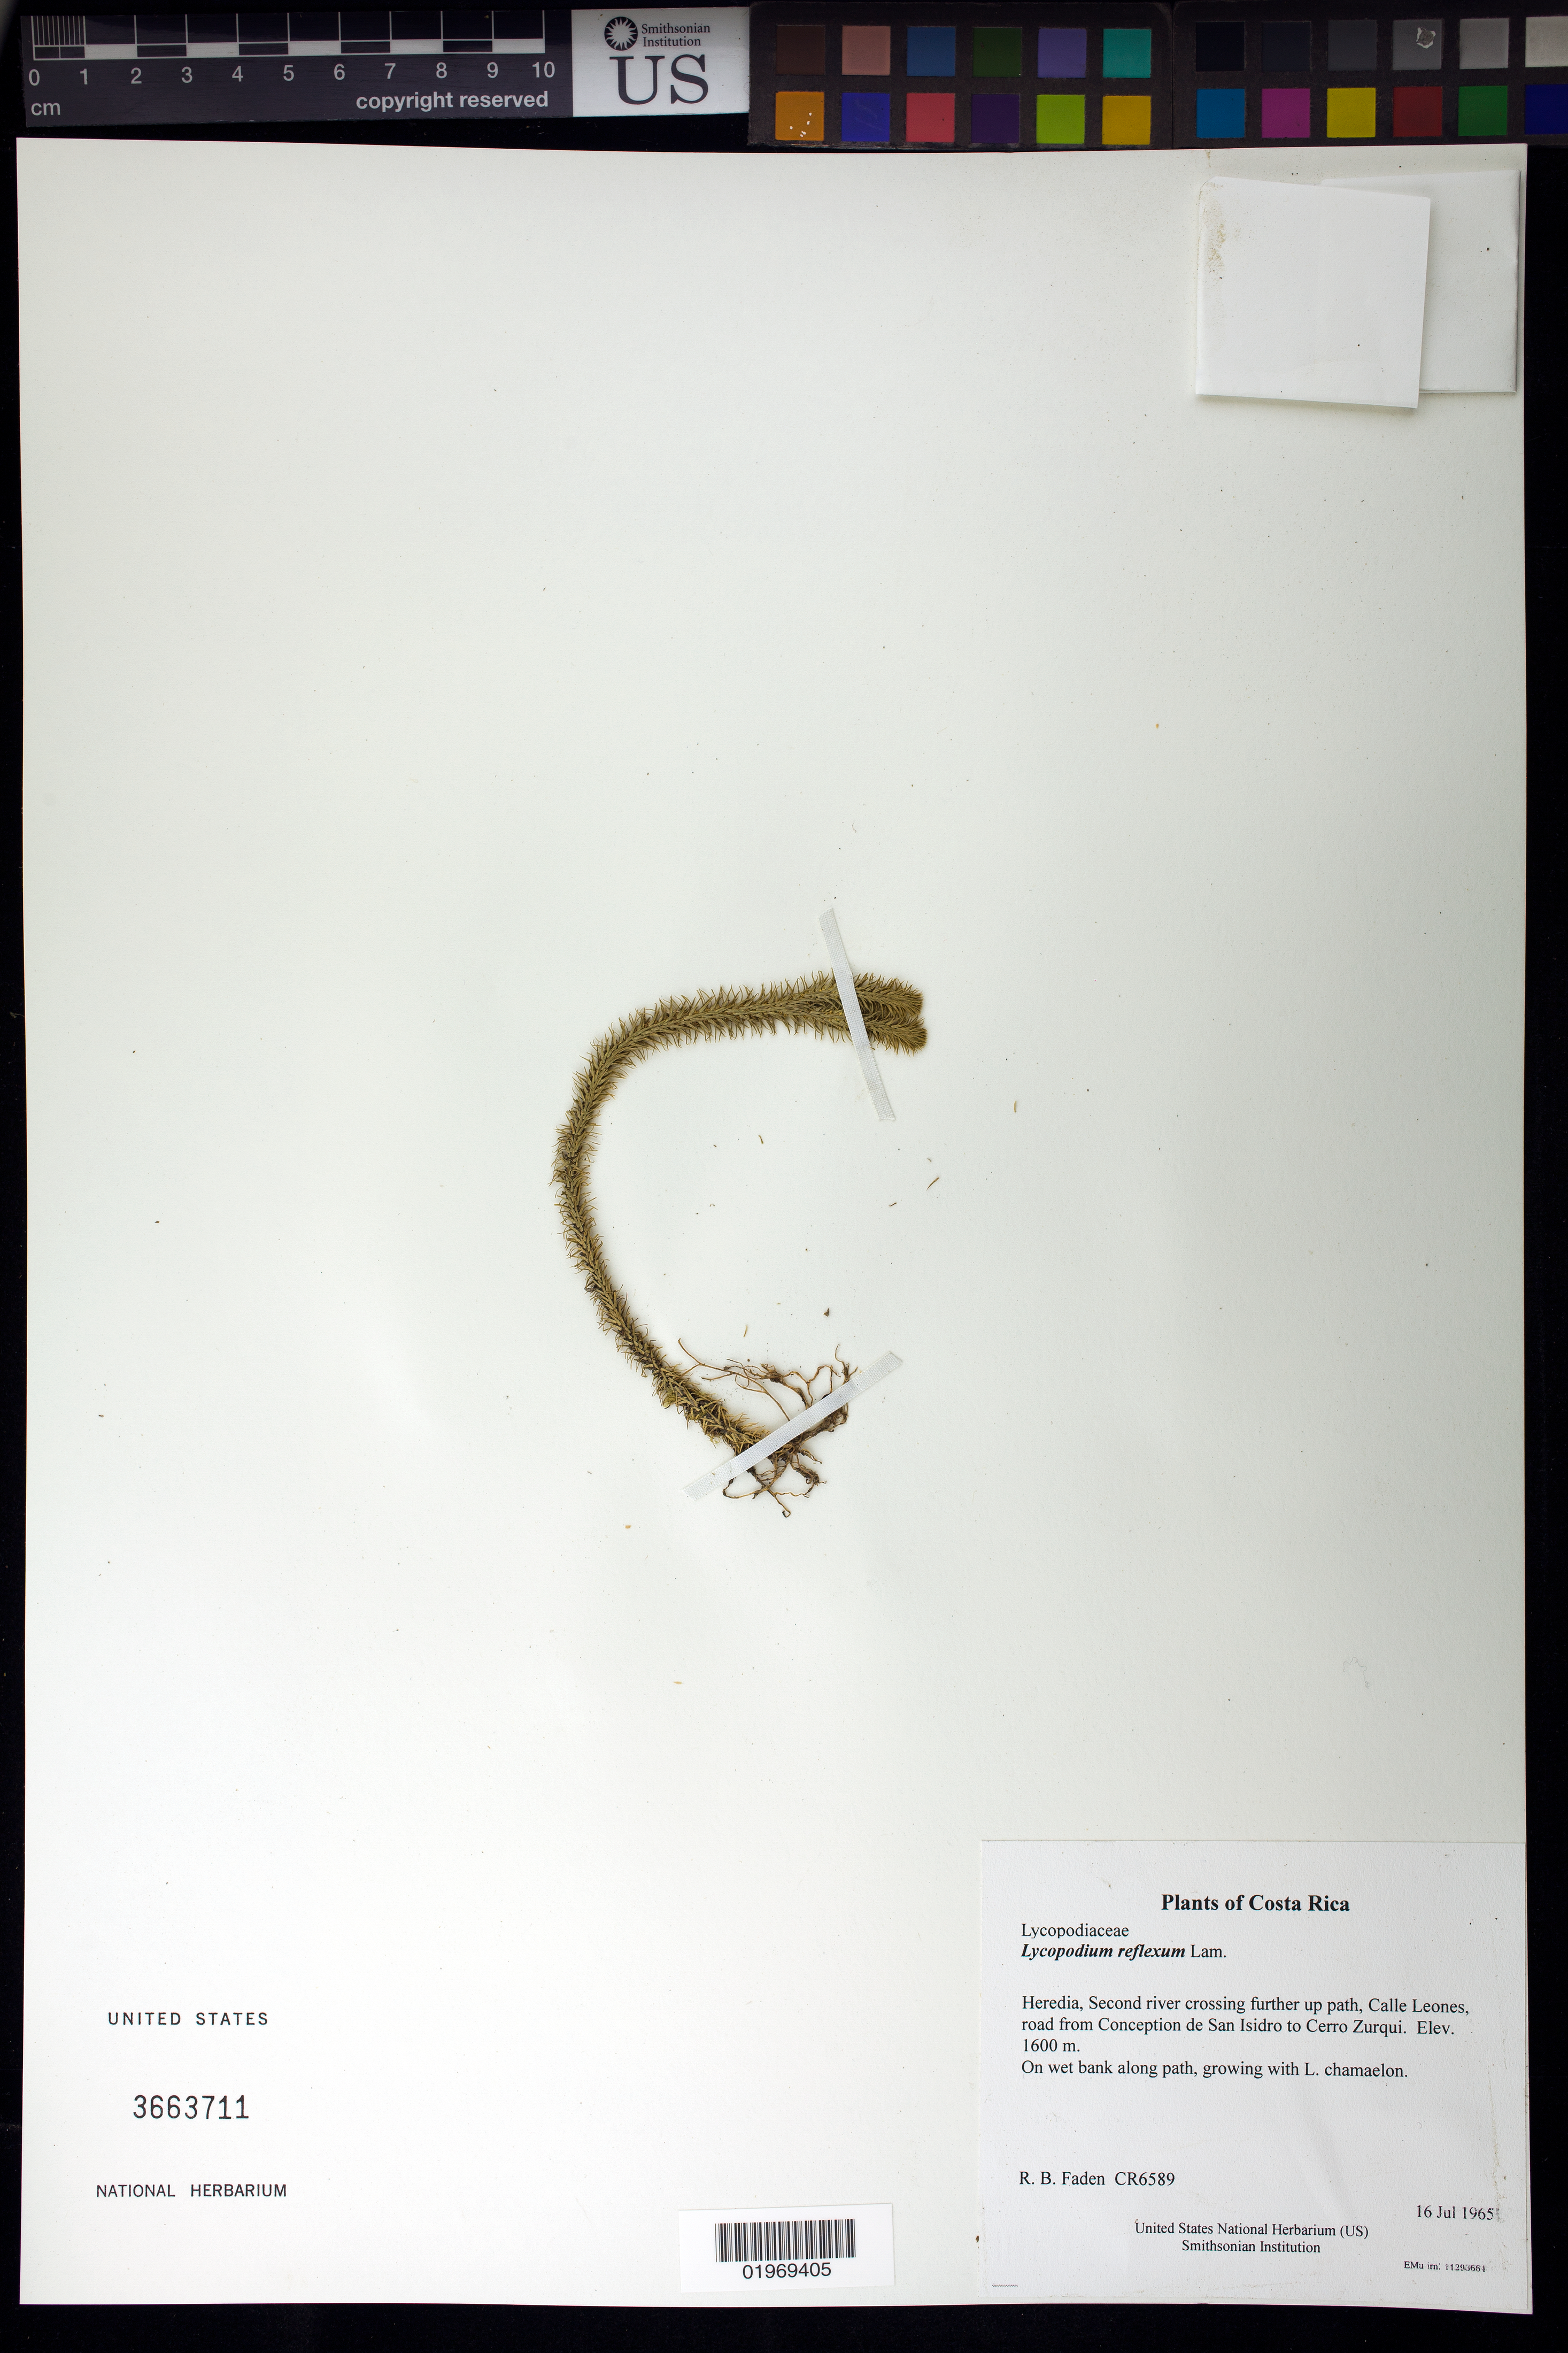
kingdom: Plantae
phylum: Tracheophyta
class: Lycopodiopsida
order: Lycopodiales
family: Lycopodiaceae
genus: Phlegmariurus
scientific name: Phlegmariurus reflexus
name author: (Lam.) B. Øllg.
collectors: R. B. Faden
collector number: CR6589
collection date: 1965-07-16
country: Costa Rica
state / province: Heredia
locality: Second river crossing further up path, Calle Leones, road from Conception de San Isidro to Cerro Zurqui.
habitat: On wet bank along path, growing with L. chamaelon.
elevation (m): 1600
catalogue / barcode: US 3663711